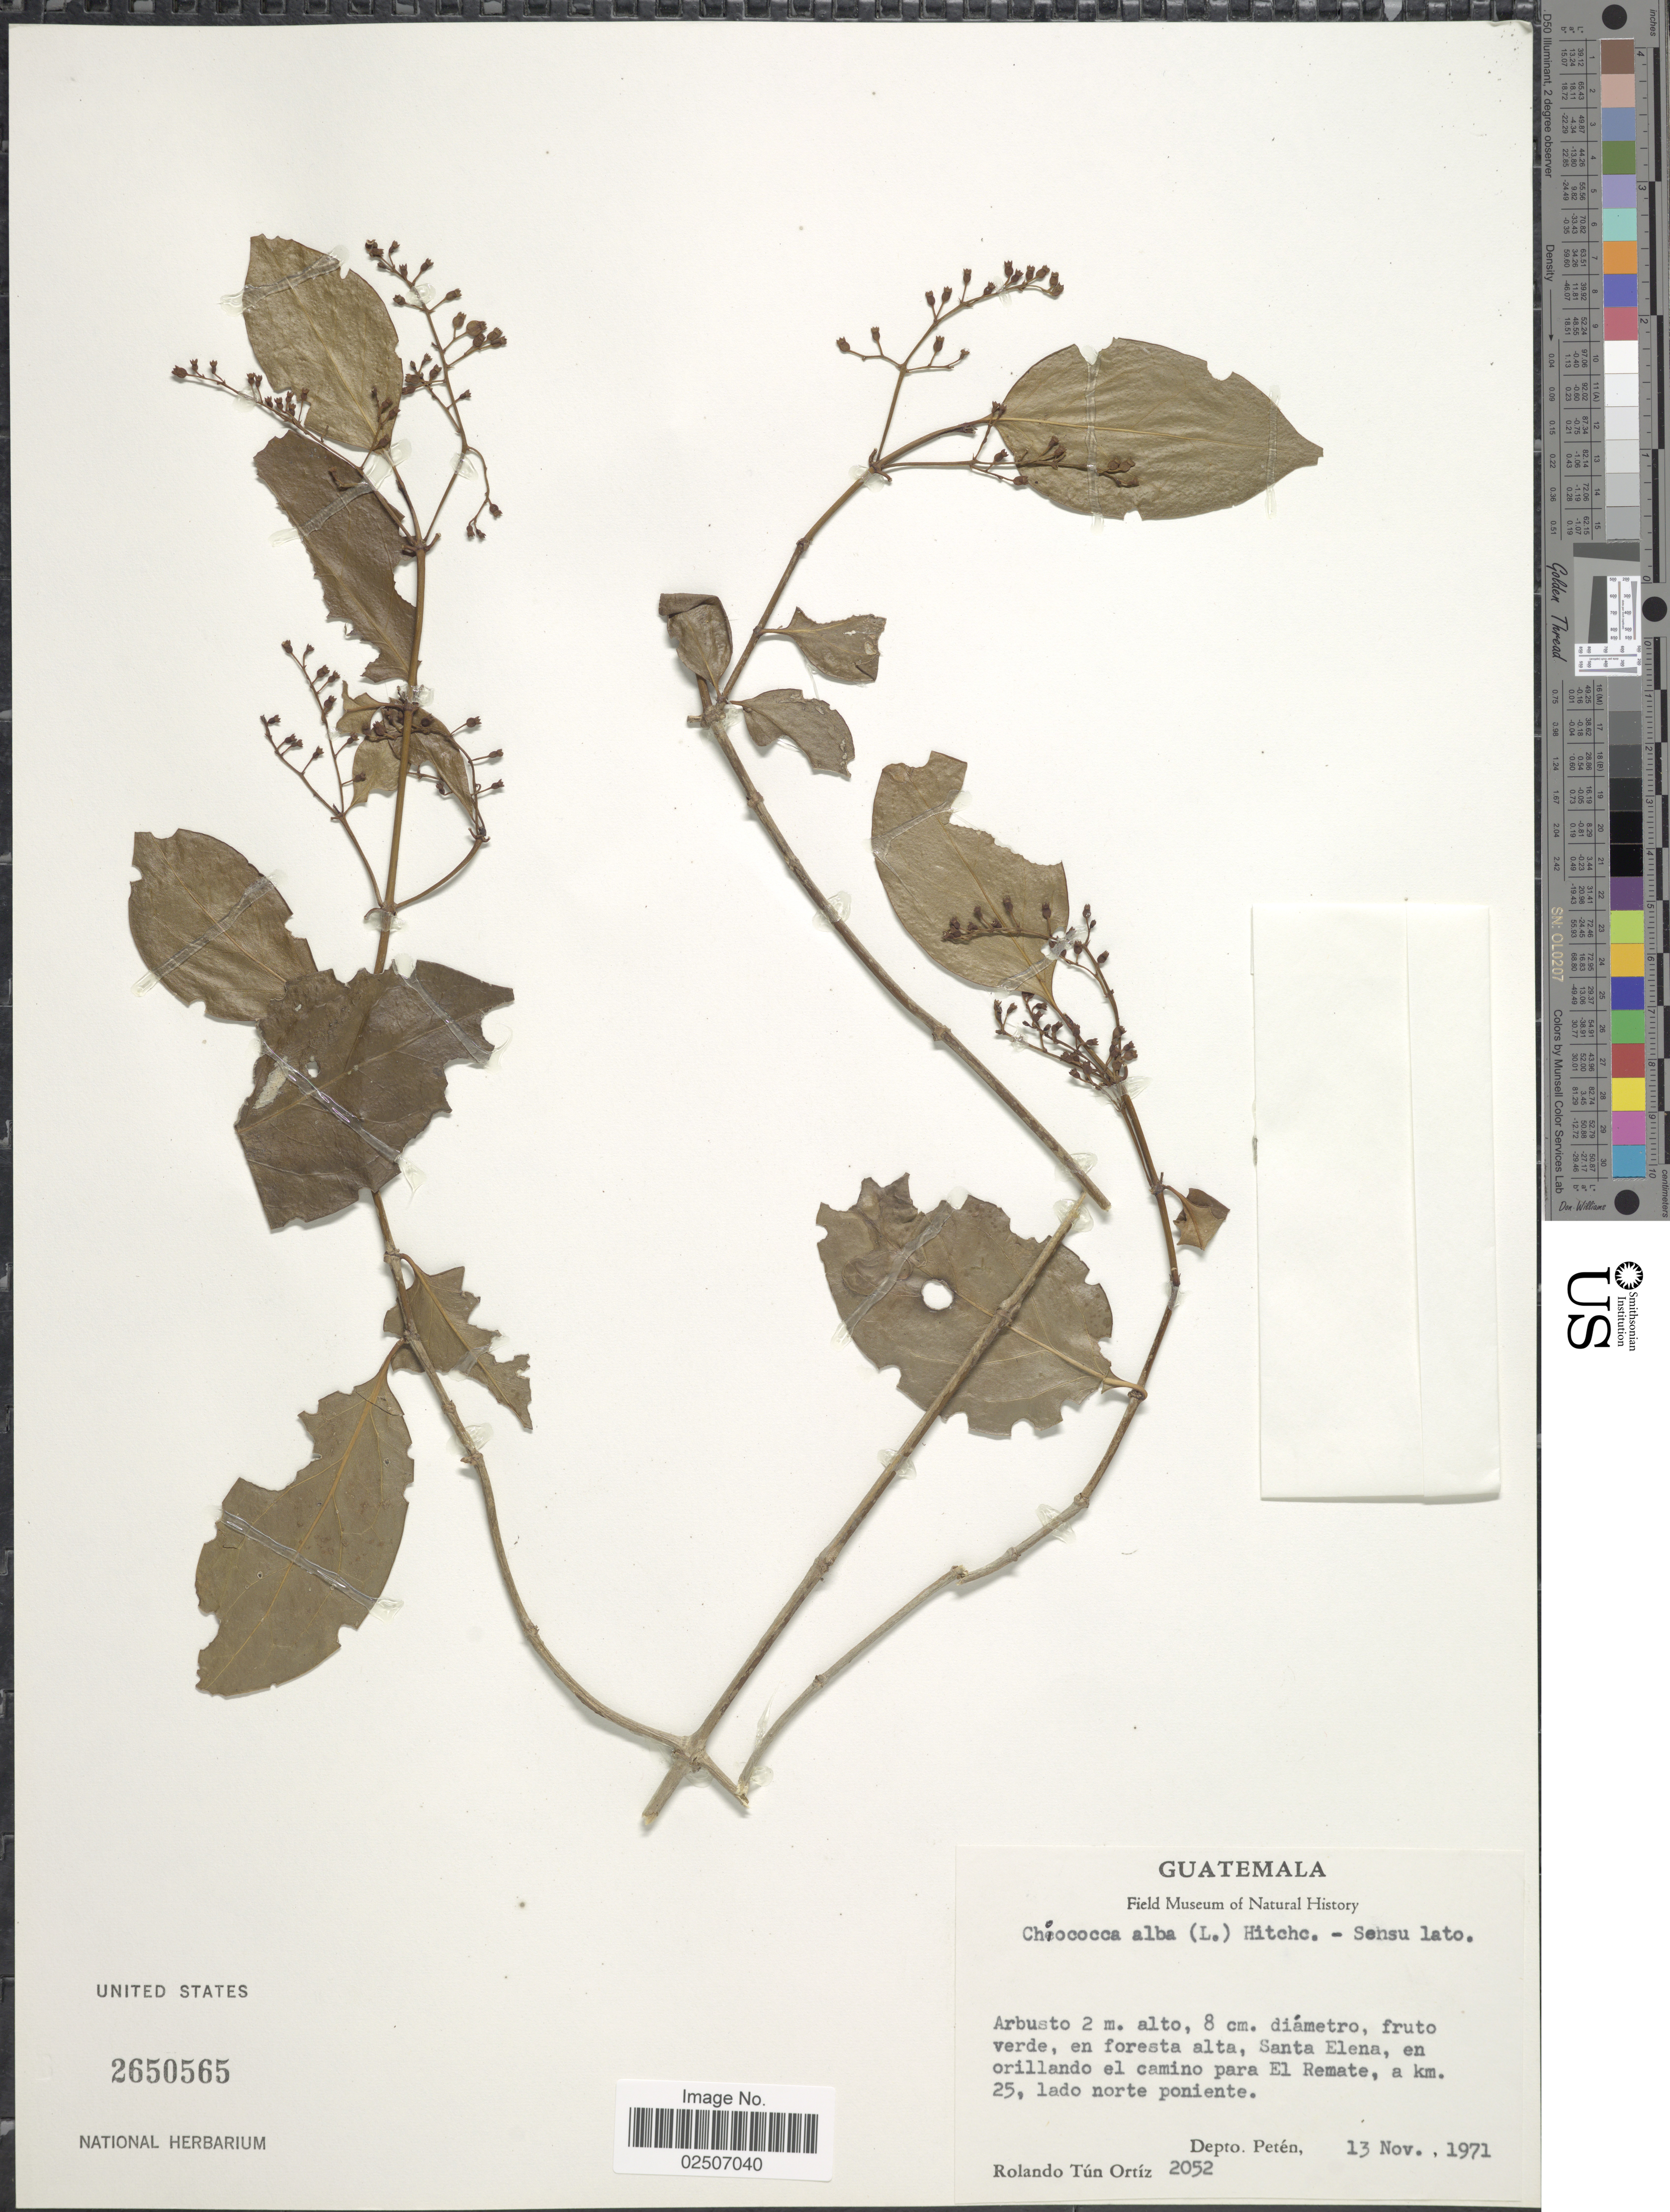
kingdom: Plantae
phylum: Tracheophyta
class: Magnoliopsida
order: Gentianales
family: Rubiaceae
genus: Chiococca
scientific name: Chiococca alba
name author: (L.) Hitchc.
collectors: R. T. Ortíz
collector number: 2052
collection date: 1971-11-13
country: Guatemala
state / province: El Petén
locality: Santa Elena, en orillando el camino para El Remate, a km. 25, lado norte pontiente. Depto. Peten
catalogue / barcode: US 2650565